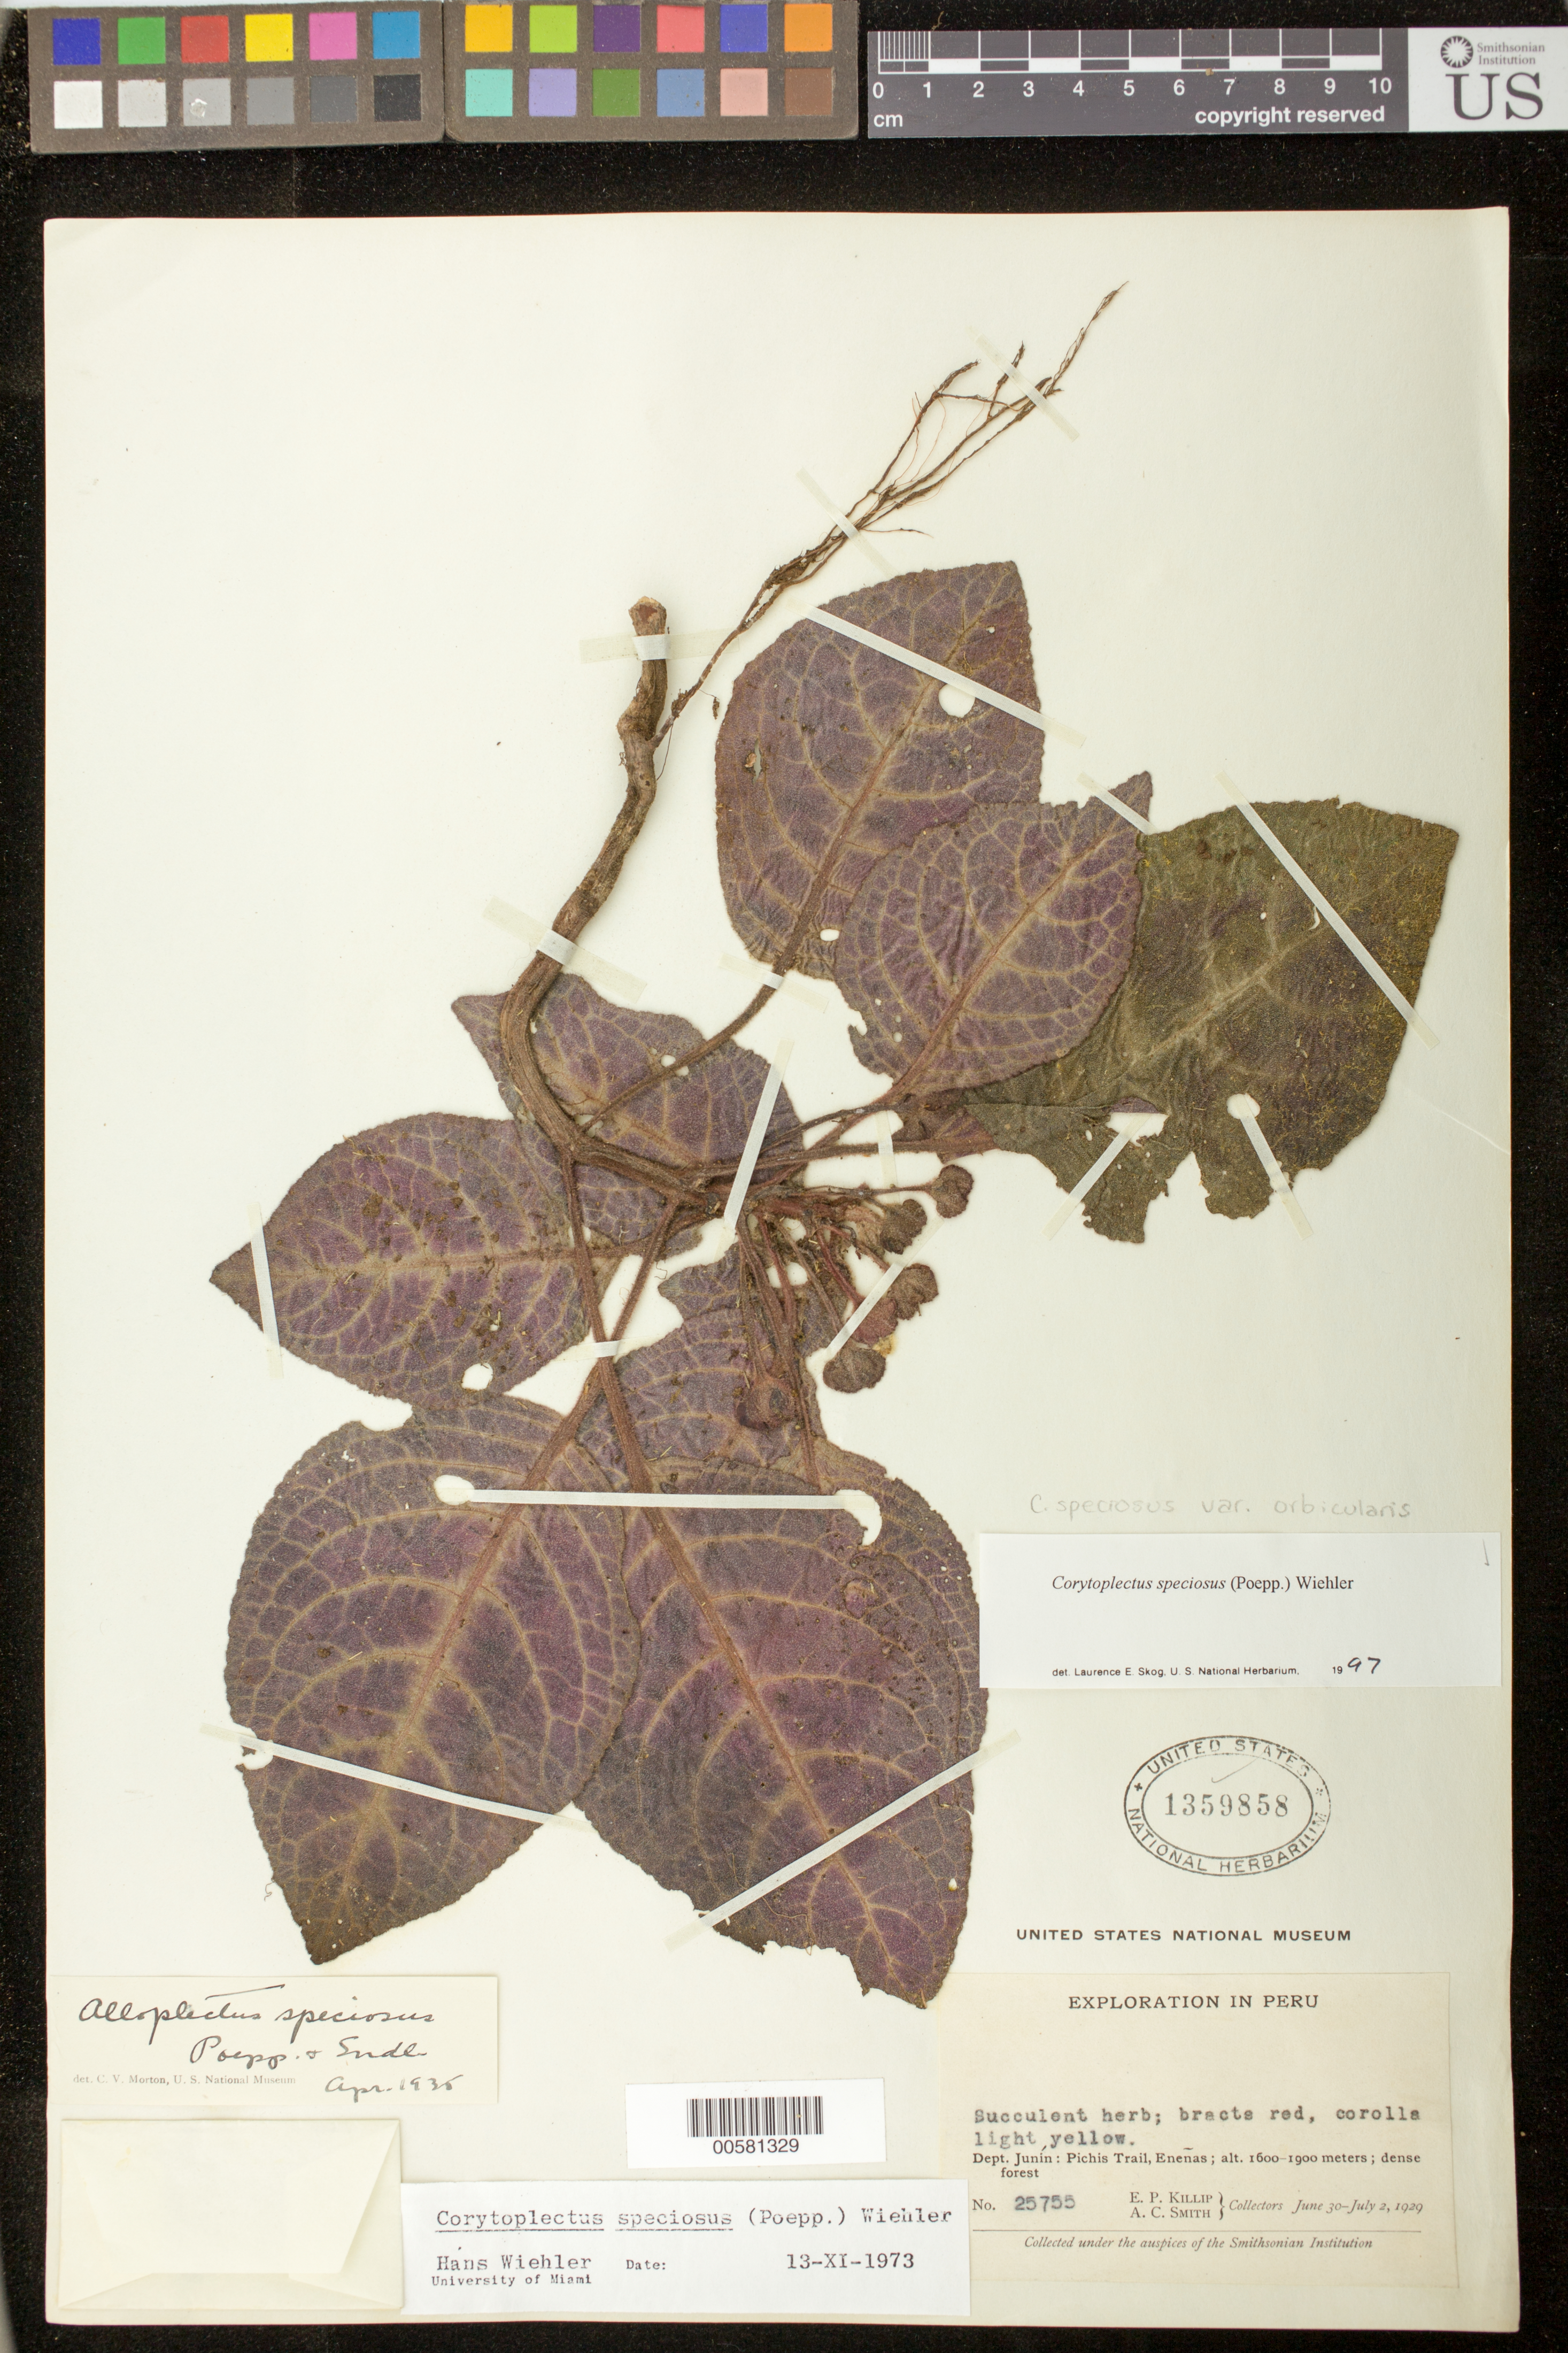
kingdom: Plantae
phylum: Tracheophyta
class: Magnoliopsida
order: Lamiales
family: Gesneriaceae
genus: Corytoplectus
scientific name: Corytoplectus speciosus var. speciosus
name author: (Poepp.) Wiehler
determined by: Skog, Laurence E.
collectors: E. P. Killip & A. C. Smith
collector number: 25755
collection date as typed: Jun-Jul 1929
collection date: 1929-06/1929-07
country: Peru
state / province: Junín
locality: Pichis Trail, Eneñas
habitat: Dense forest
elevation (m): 1600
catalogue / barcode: US 1359858